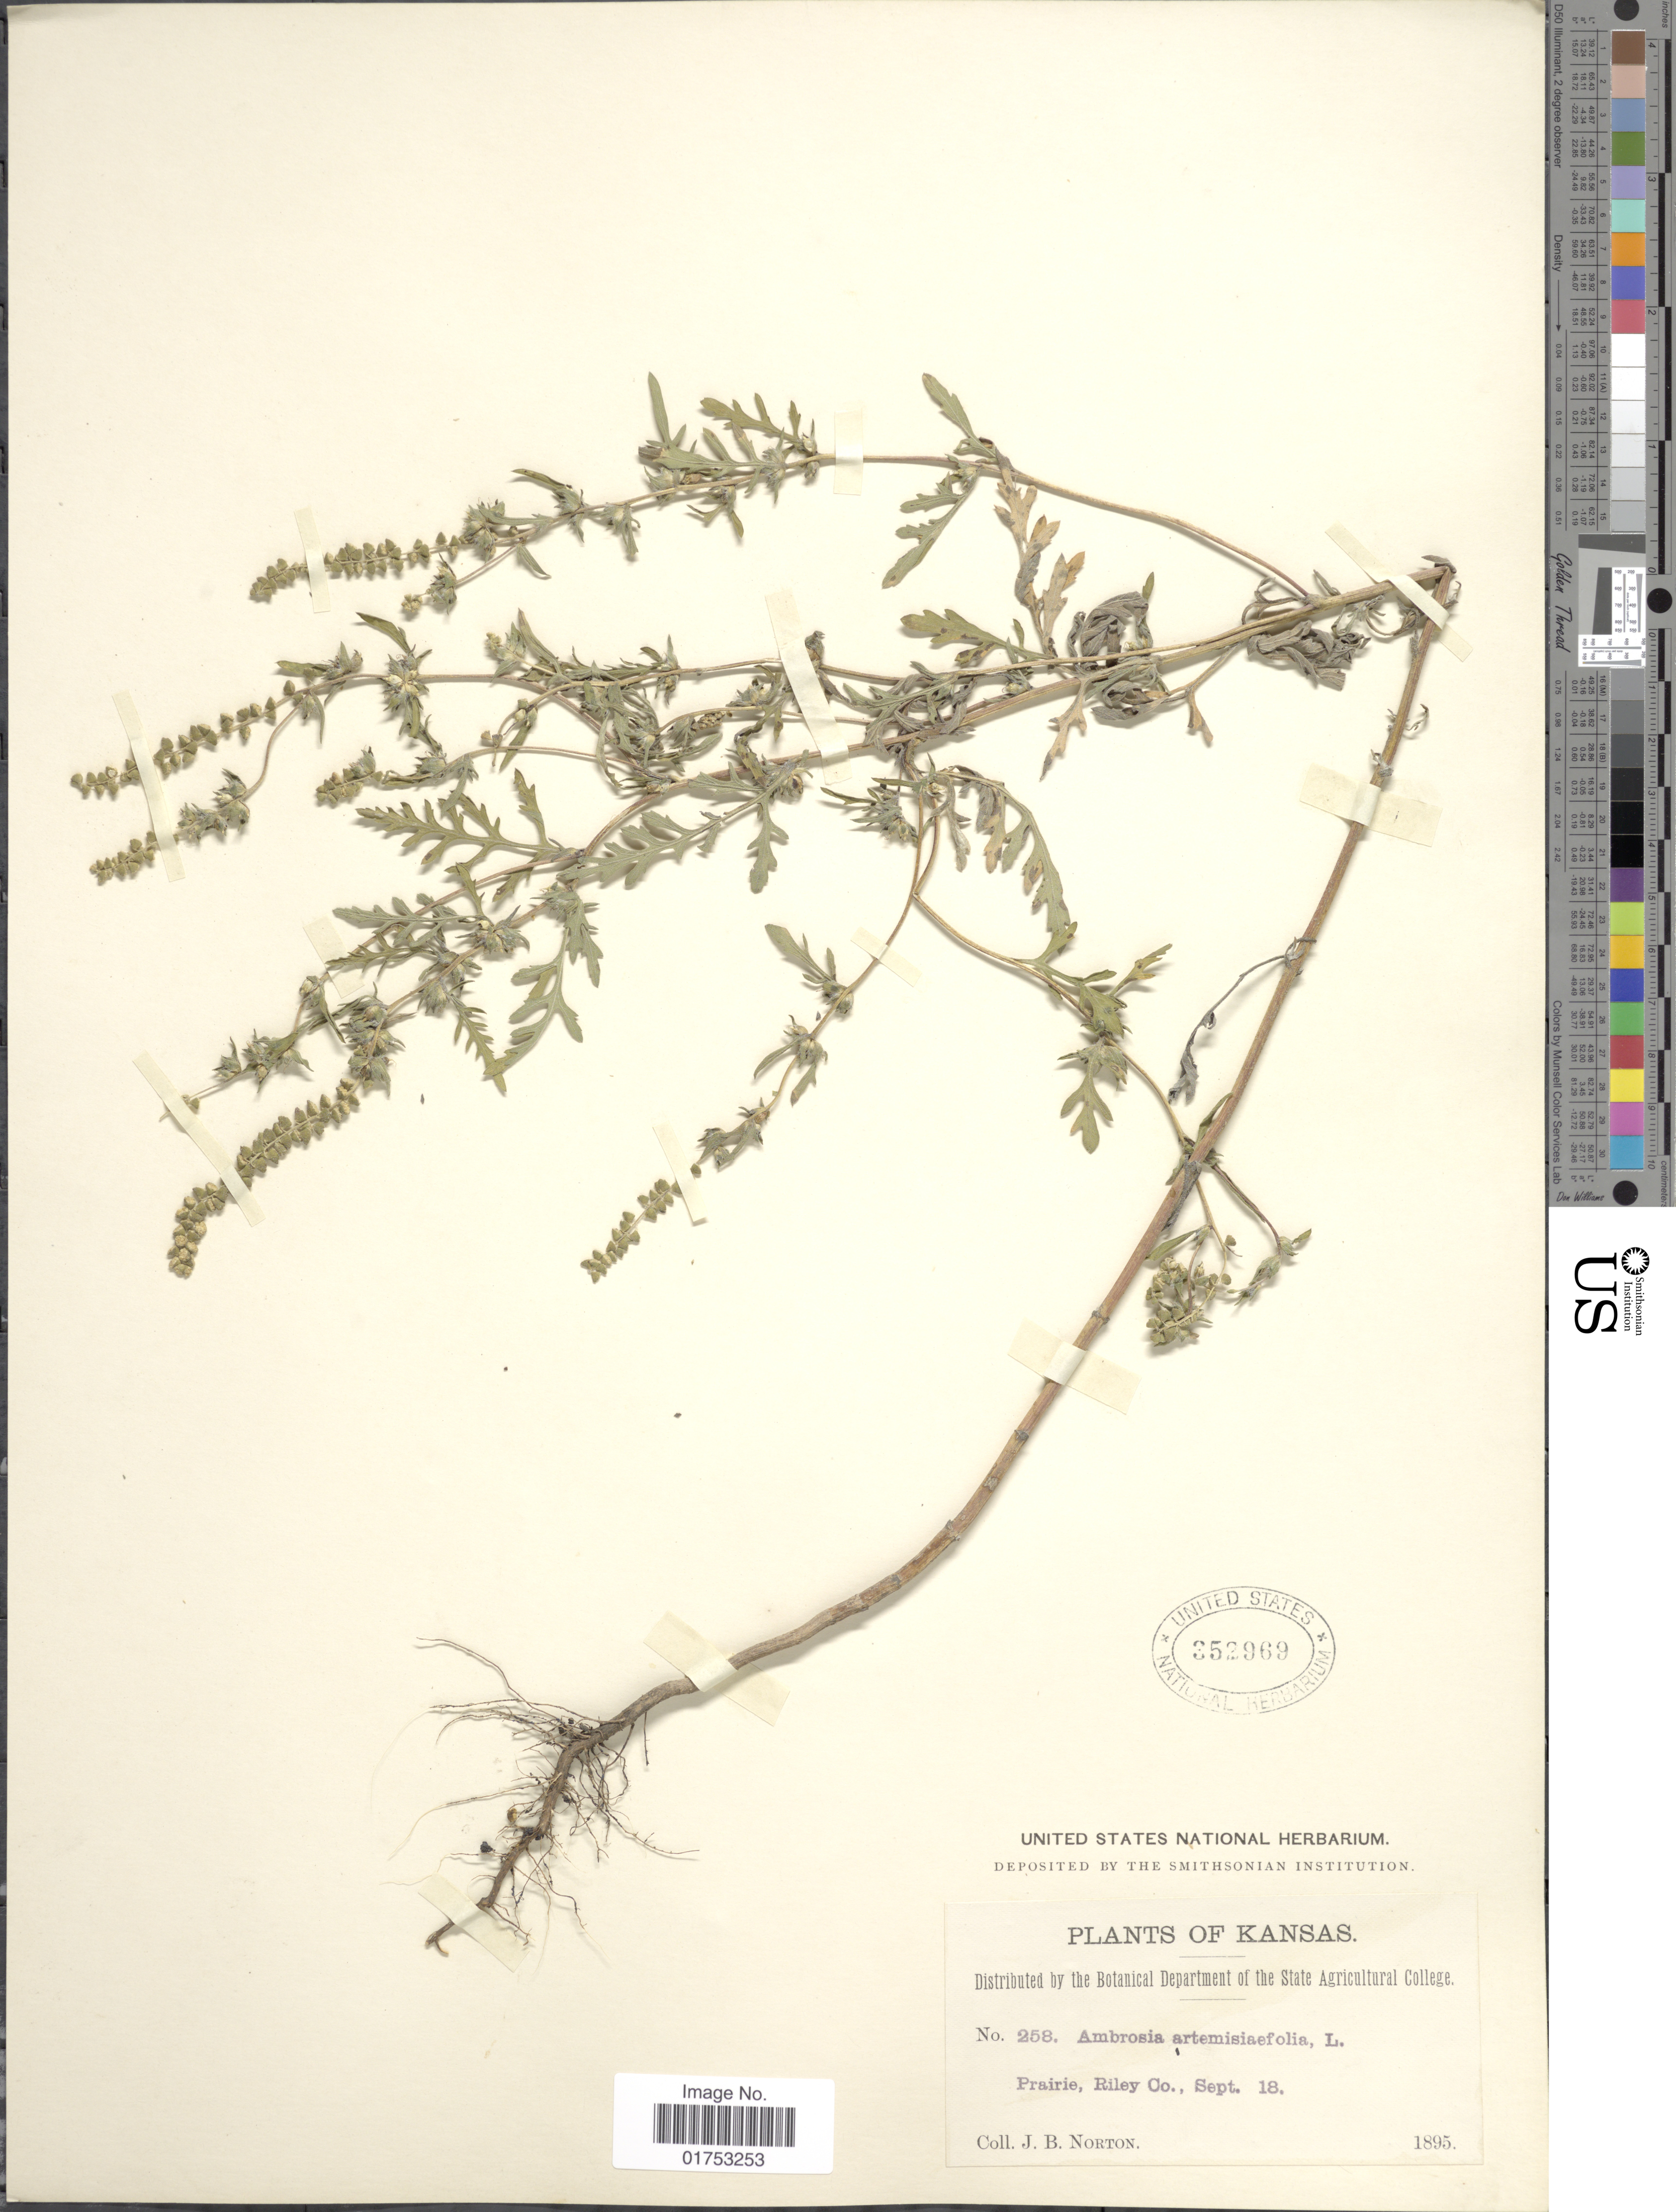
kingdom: Plantae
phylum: Tracheophyta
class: Magnoliopsida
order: Asterales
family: Asteraceae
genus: Ambrosia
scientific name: Ambrosia artemisiifolia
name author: L.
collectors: J. B. Norton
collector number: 258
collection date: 1895-09-18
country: United States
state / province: Kansas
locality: Riley Co.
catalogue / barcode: US 352969